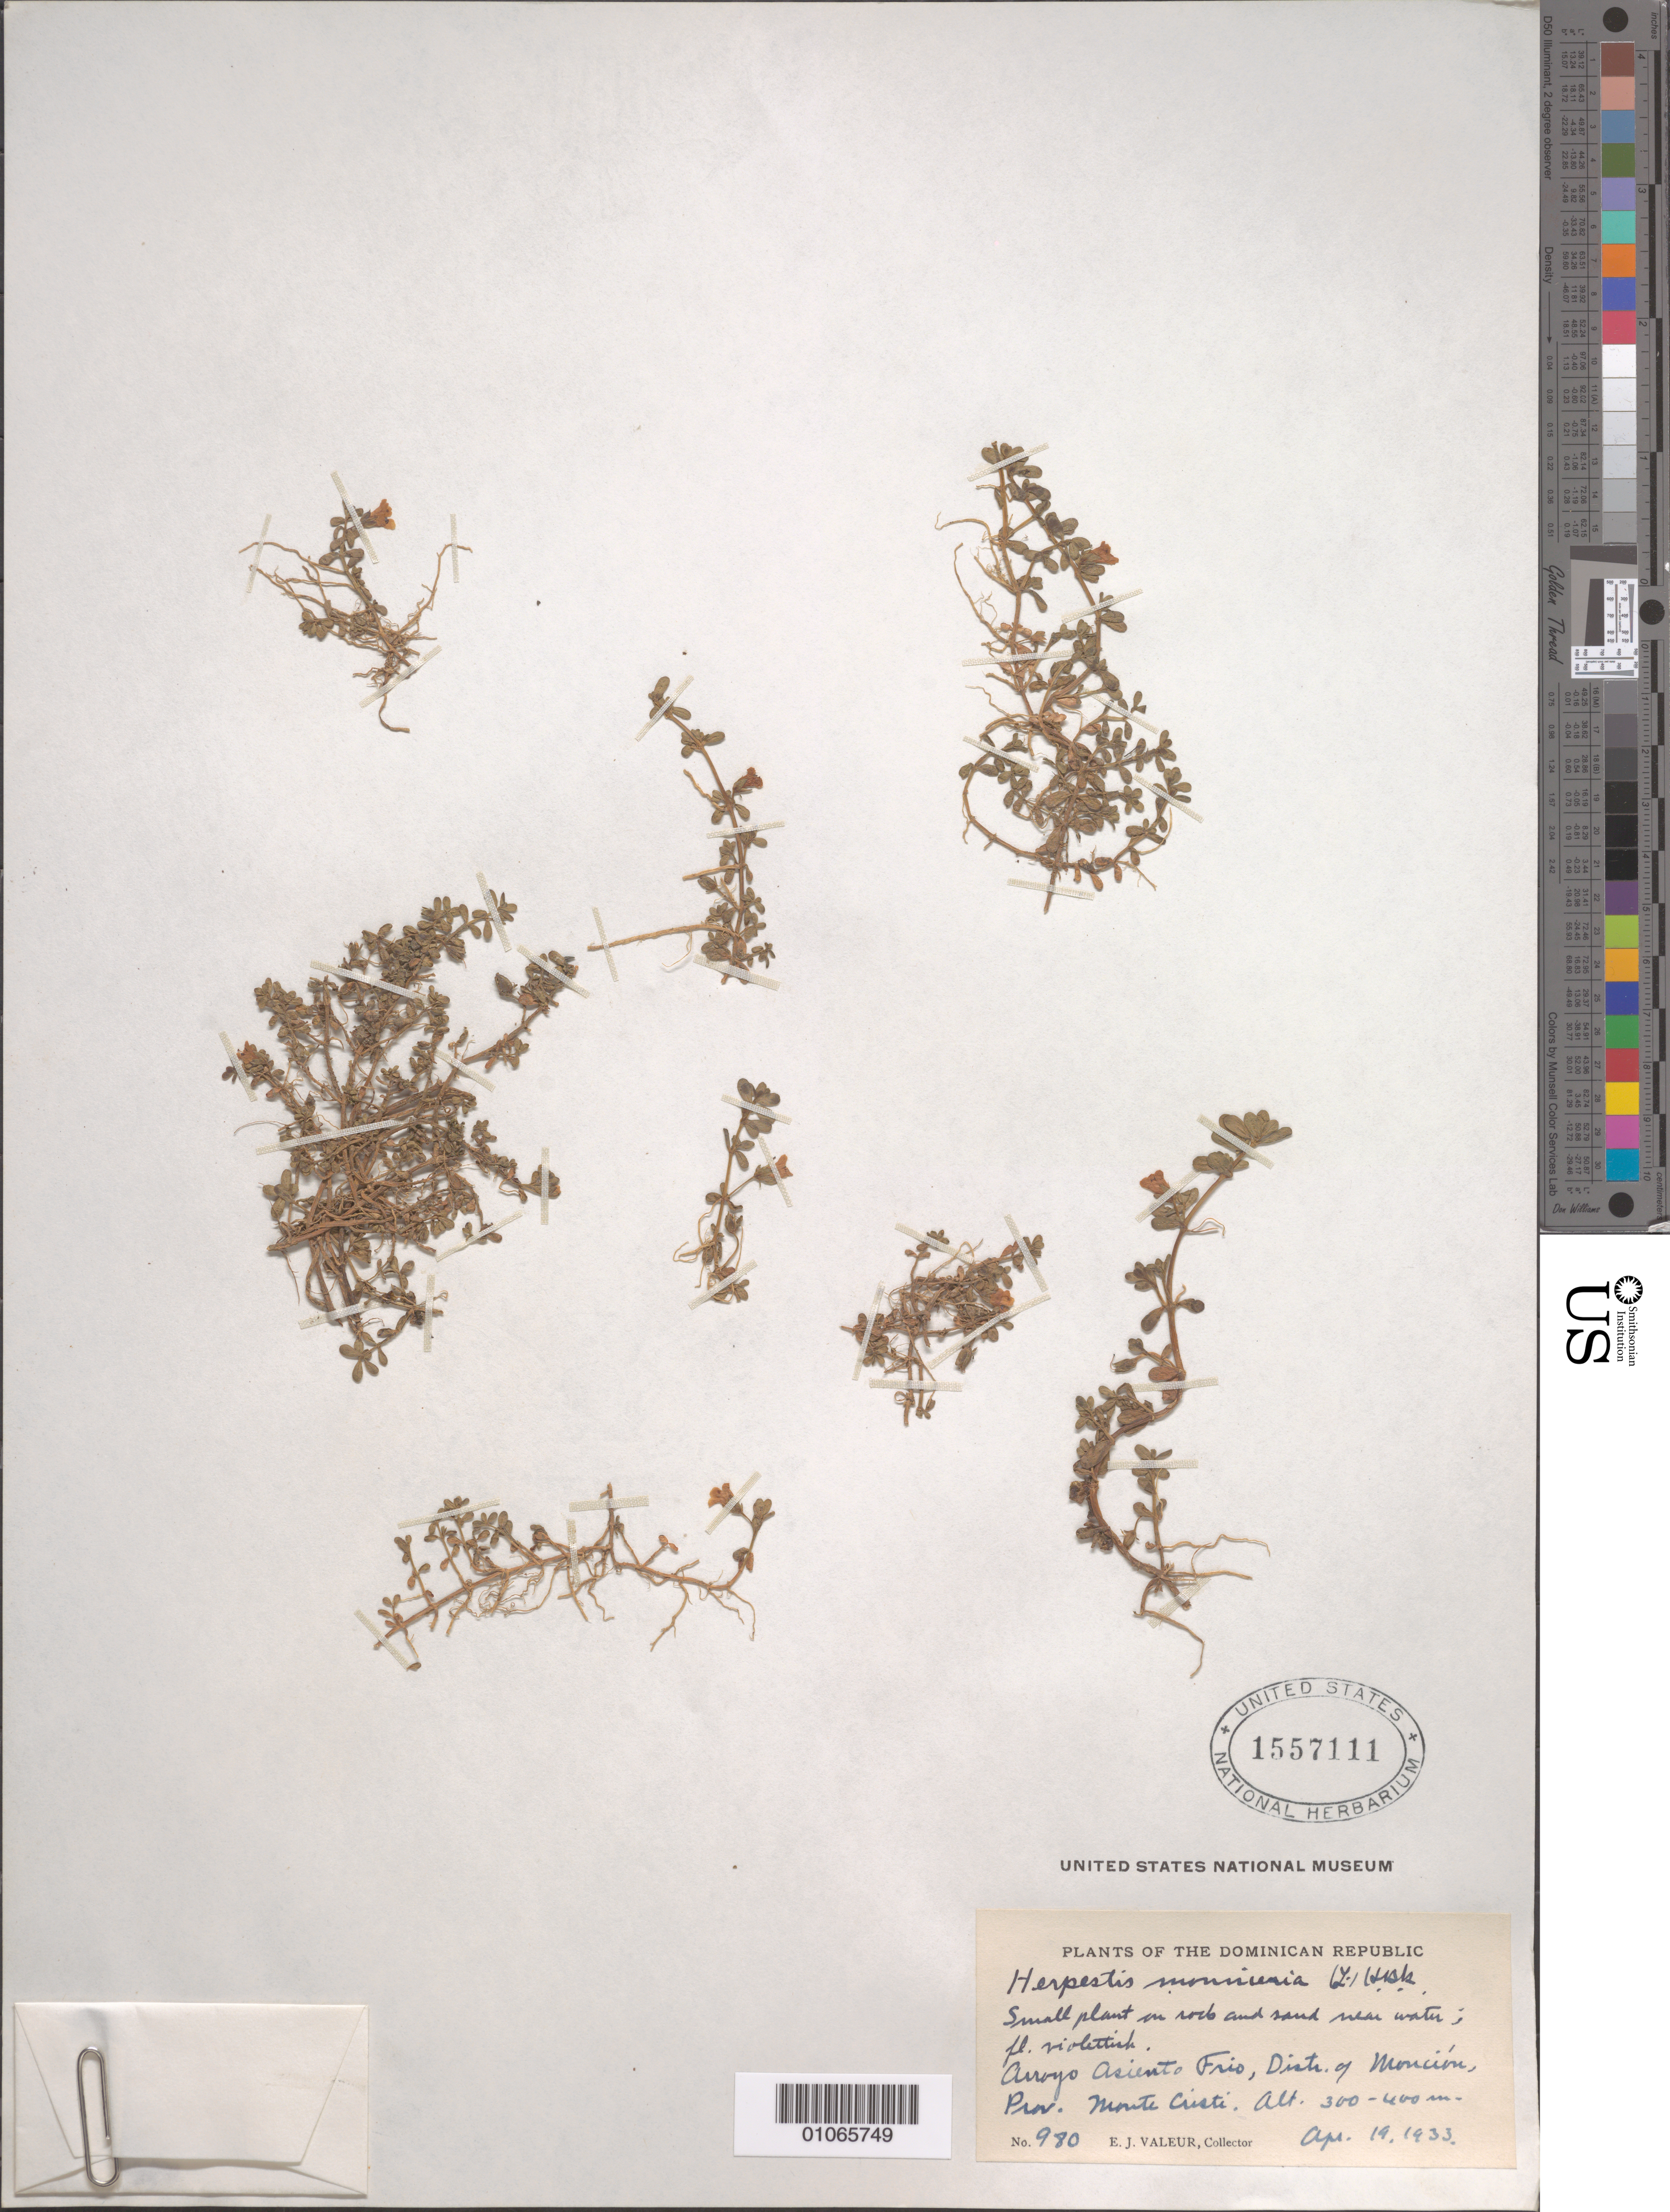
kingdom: Plantae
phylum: Tracheophyta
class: Magnoliopsida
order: Lamiales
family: Plantaginaceae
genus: Bacopa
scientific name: Bacopa monnieri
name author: (L.) Wettst.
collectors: E. Valeur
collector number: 980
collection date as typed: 19 Apr 1933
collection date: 1933-04-19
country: Dominican Republic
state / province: Santiago Rodríguez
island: Hispaniola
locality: Arroyo Asiento Frio, district of Moncion, province Monte Cristi. In woods and sand near water.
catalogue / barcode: US 1557111